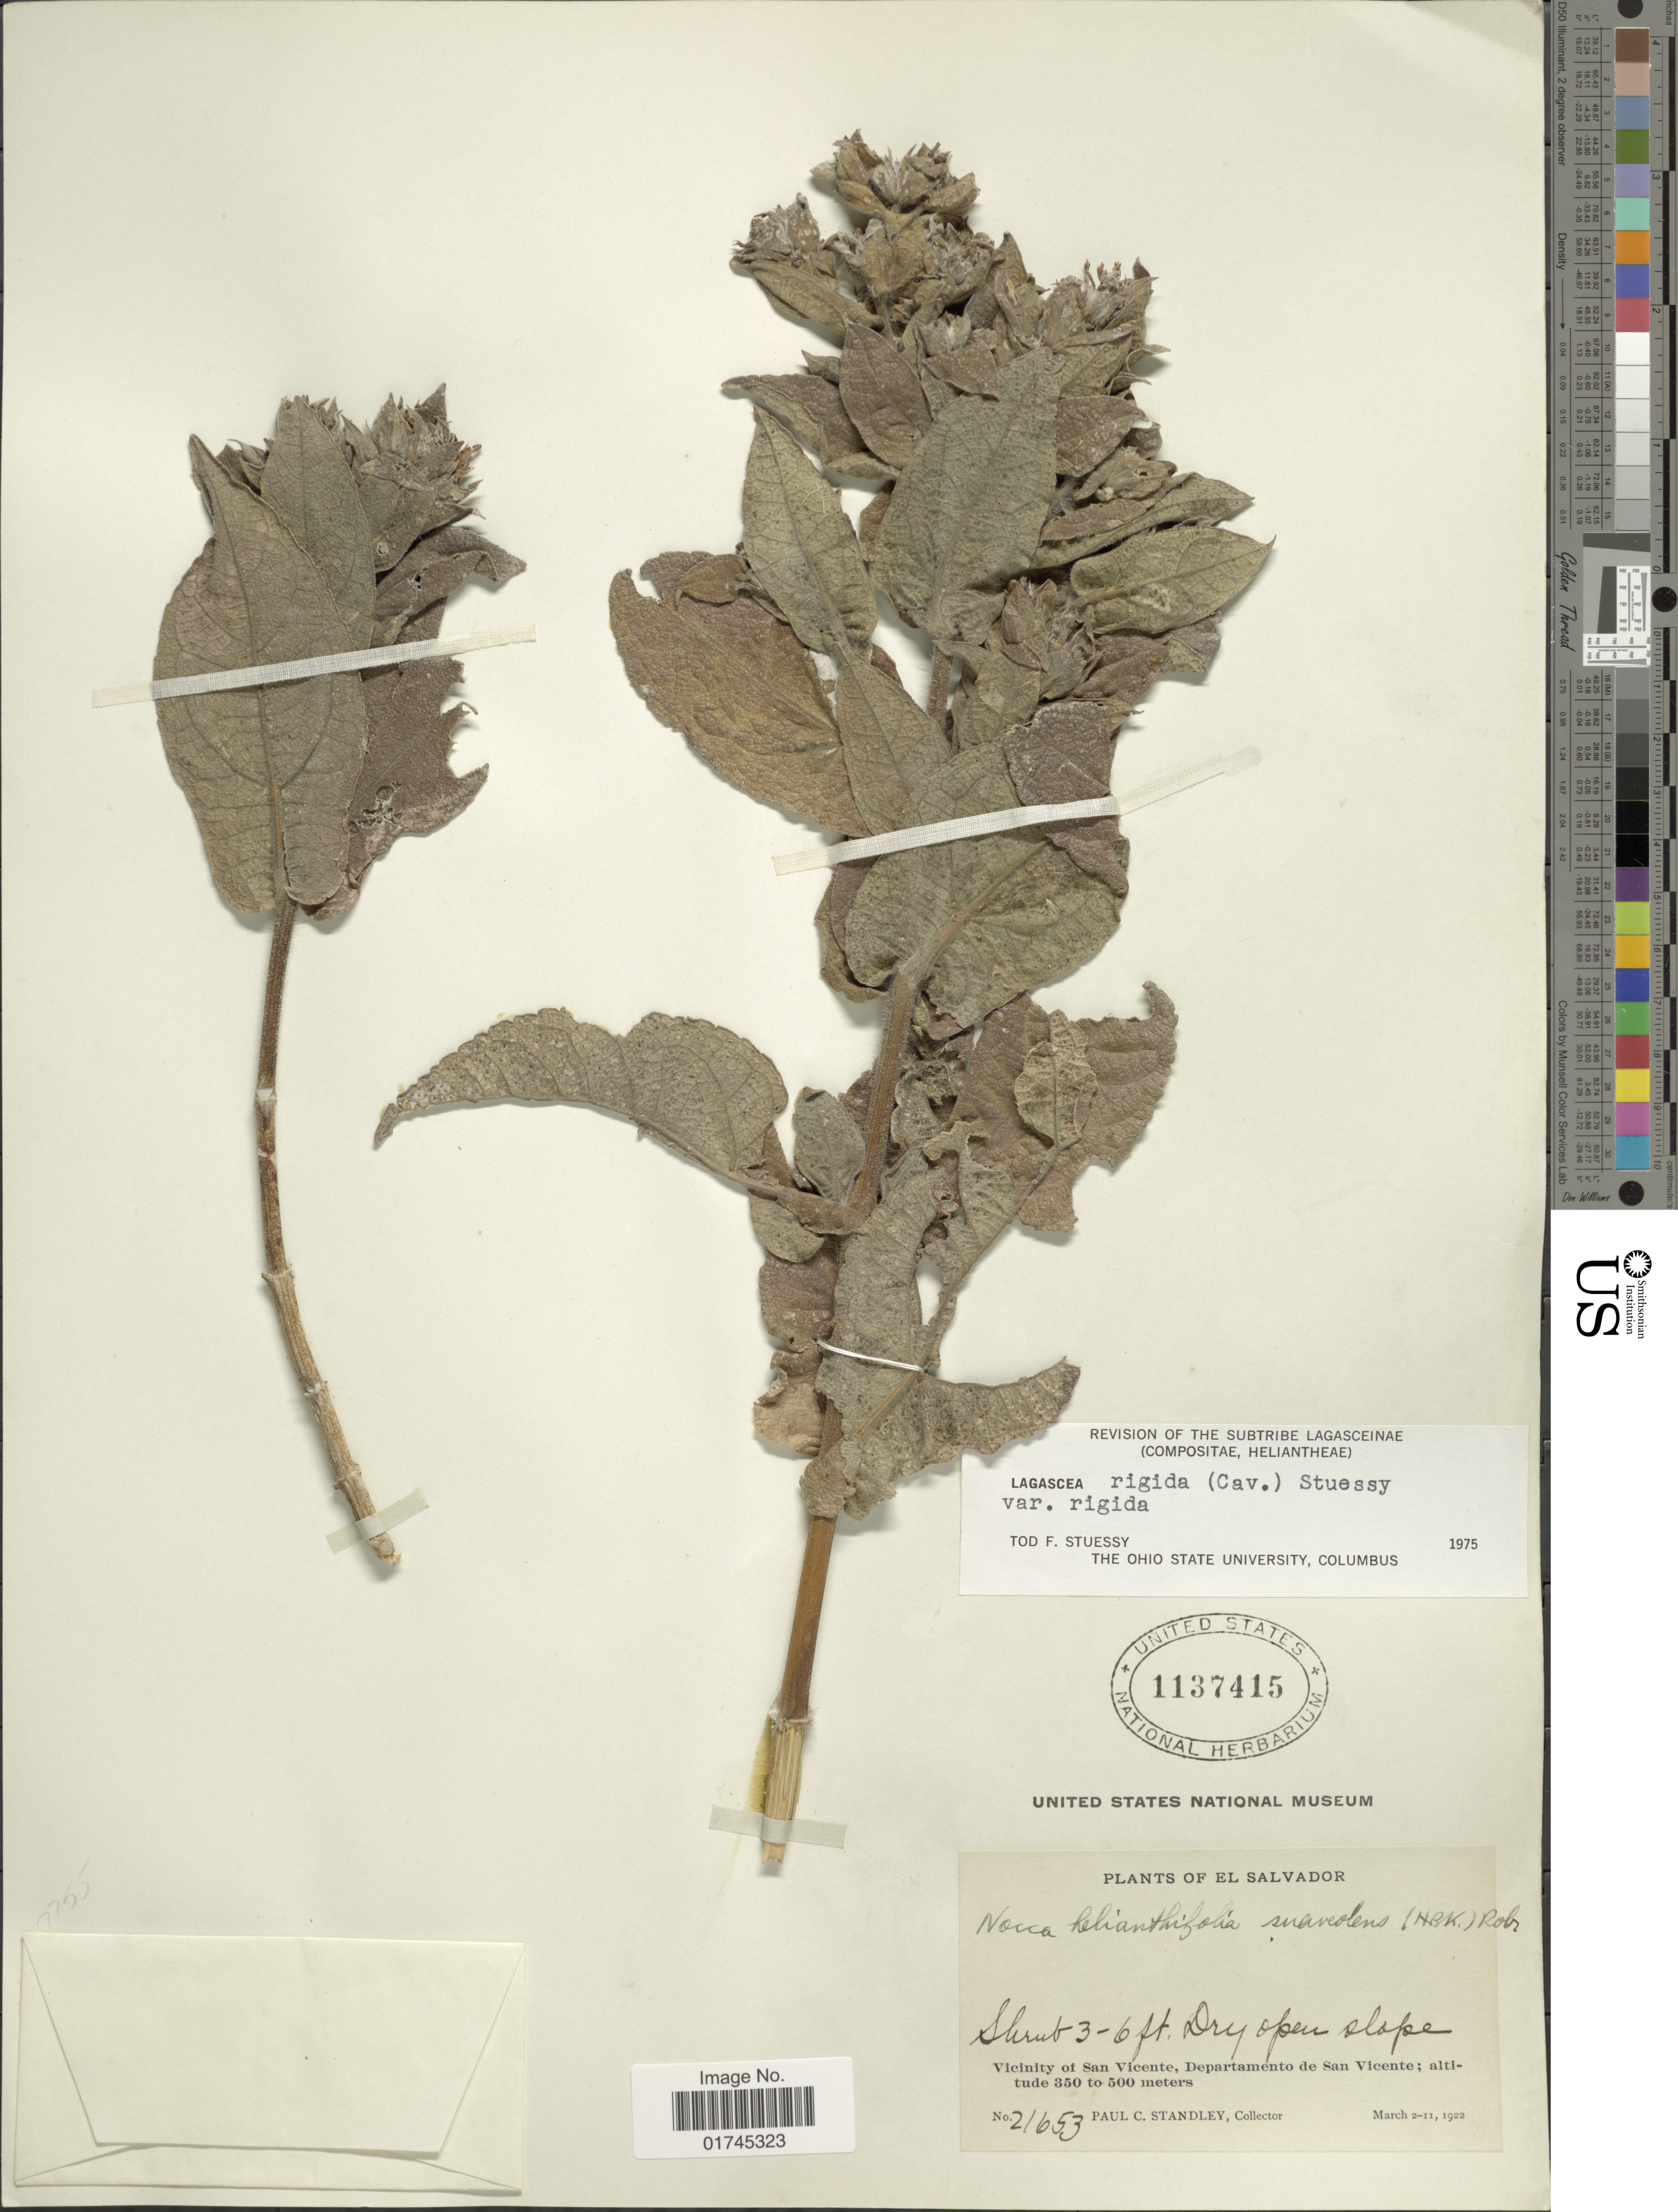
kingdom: Plantae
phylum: Tracheophyta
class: Magnoliopsida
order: Asterales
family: Asteraceae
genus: Lagascea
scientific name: Lagascea helianthifolia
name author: Kunth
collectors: P. C. Standley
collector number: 21653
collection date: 1922-03-02/1922-03-11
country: El Salvador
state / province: San Vincente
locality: Dry open slope, vicinity of San Vicente.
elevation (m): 350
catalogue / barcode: US 1137415